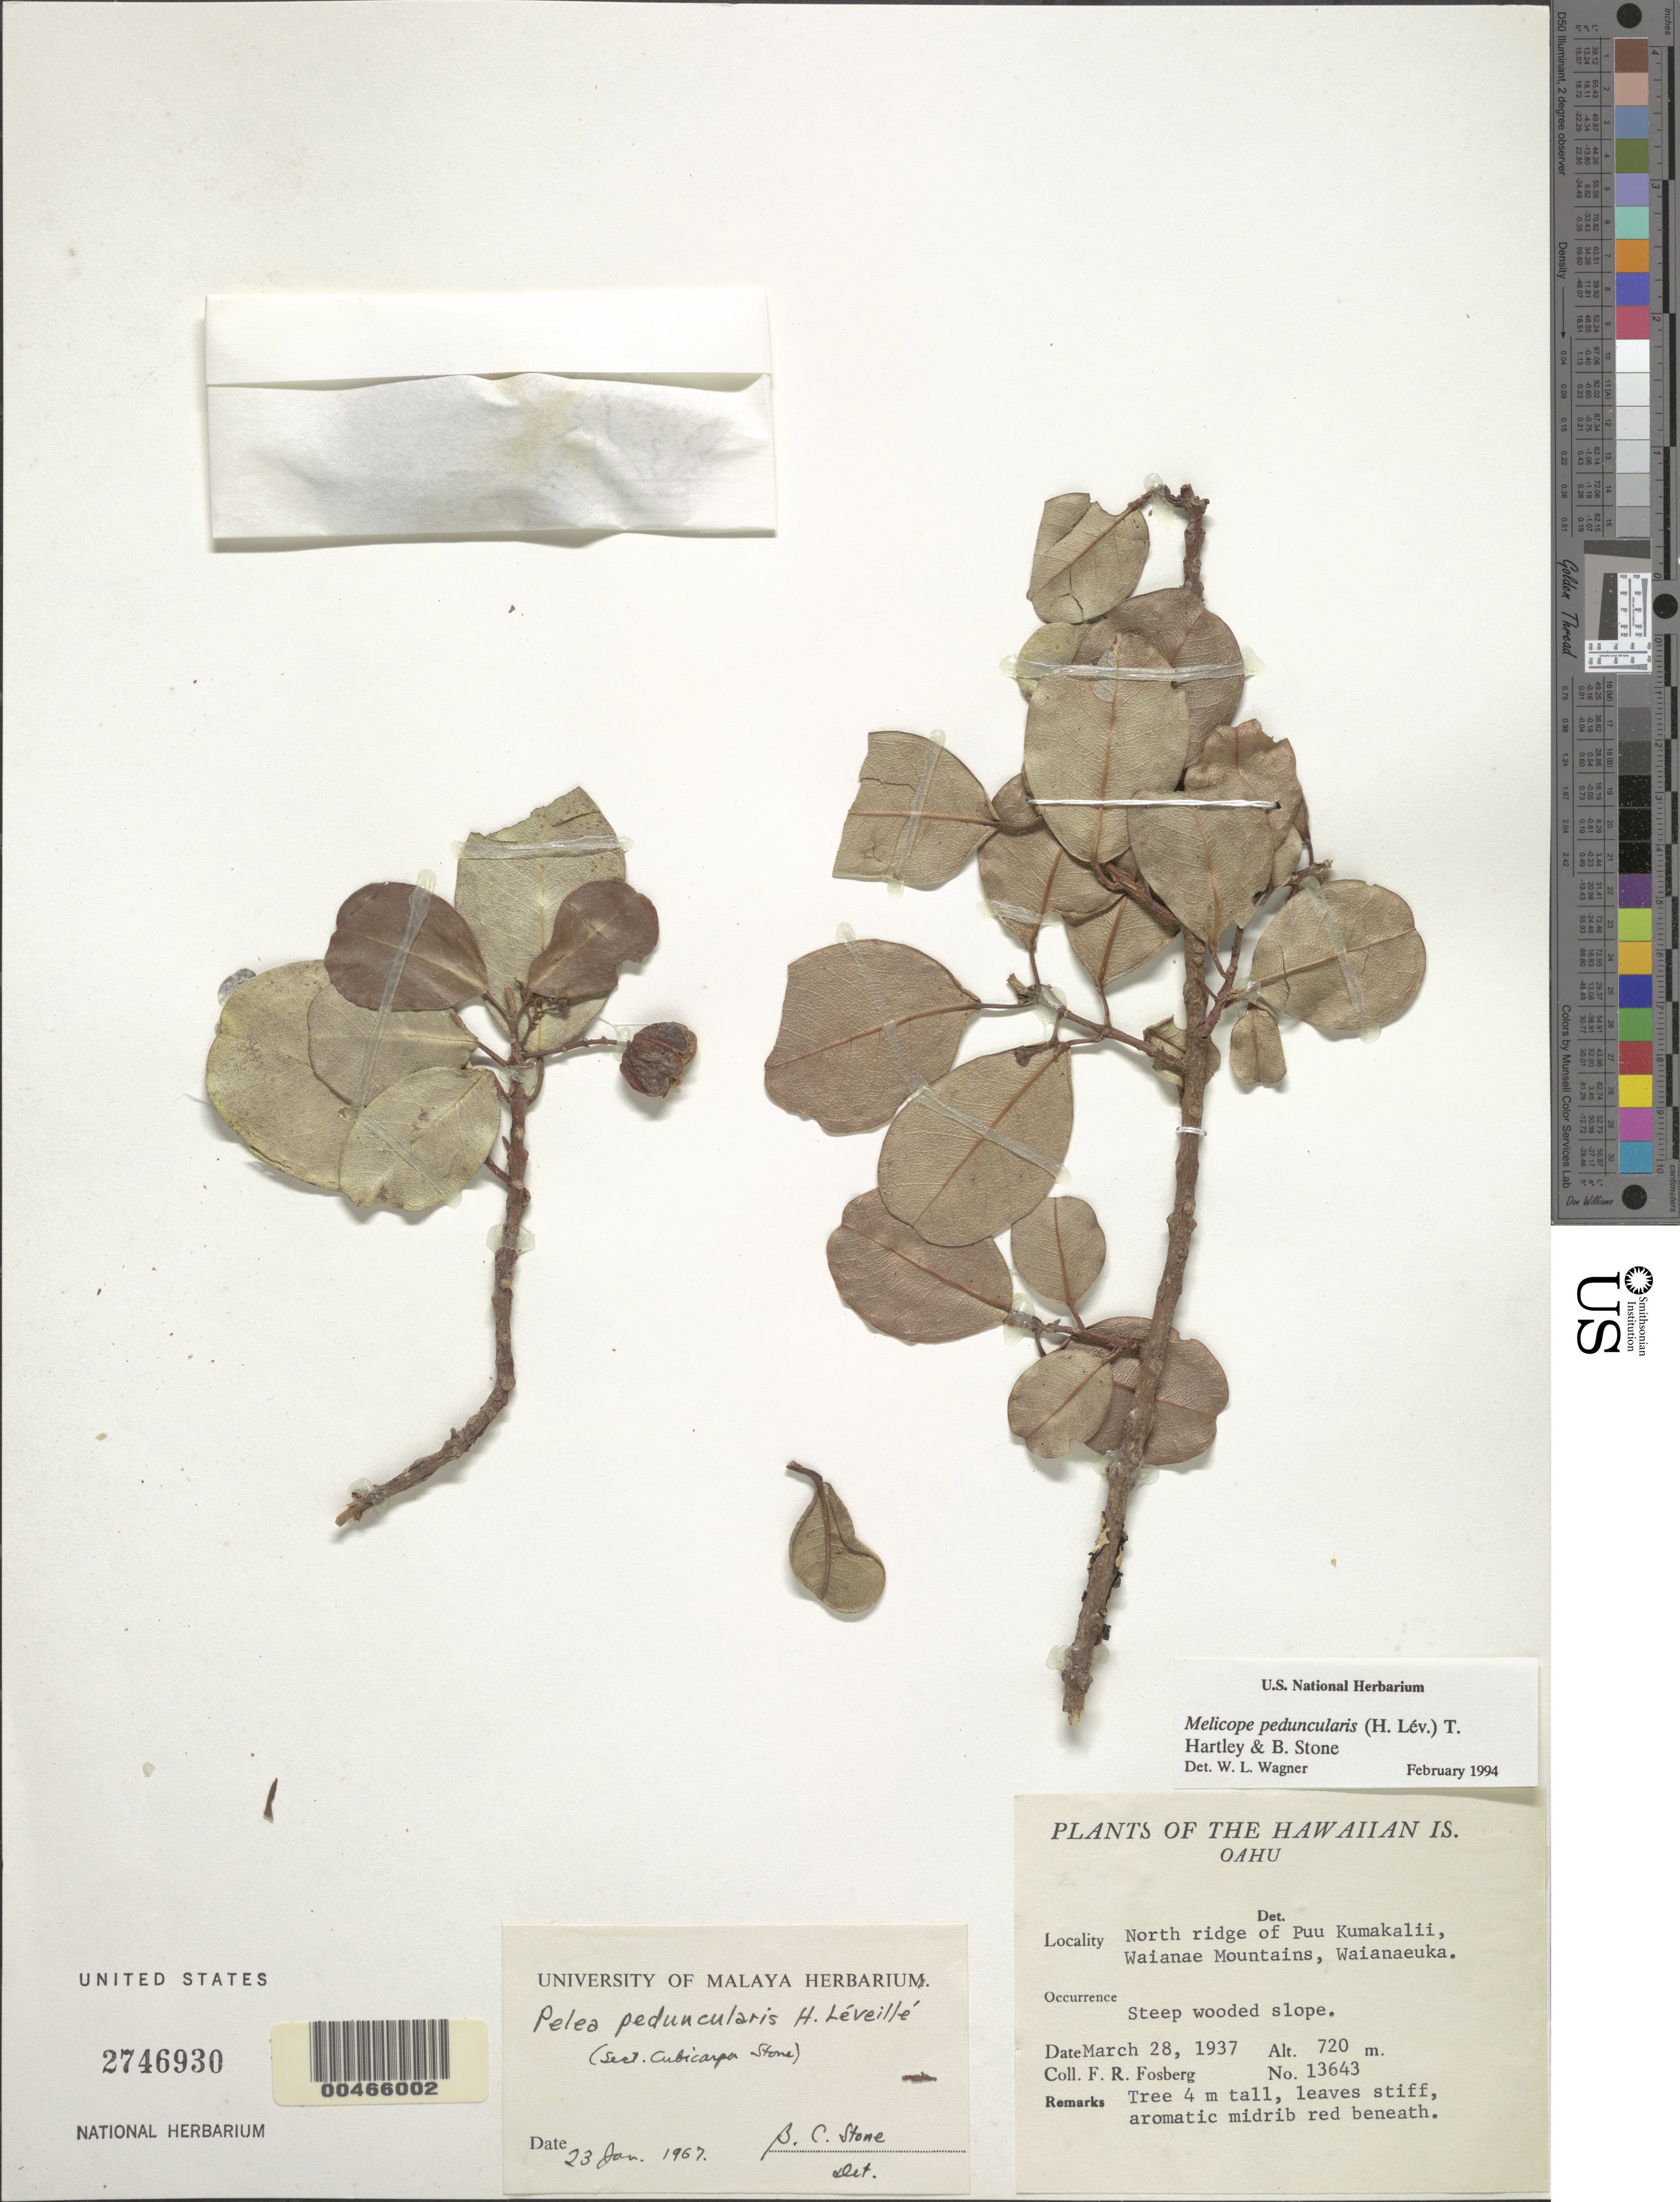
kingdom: Plantae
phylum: Tracheophyta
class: Magnoliopsida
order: Sapindales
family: Rutaceae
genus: Melicope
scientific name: Melicope peduncularis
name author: (H. Lév.) T.G. Hartley & B.C. Stone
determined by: Wagner, W. L., (BOT), Smithsonian Institution - National Museum of Natural History (UNITED STATES)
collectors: F. R. Fosberg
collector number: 13643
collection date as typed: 28 Mar 1937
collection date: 1937-03-28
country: United States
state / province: Hawaii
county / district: Honolulu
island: Oahu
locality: N ridge of Puu Kumakalii, Waianae Mountains, Waianaeuka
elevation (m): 720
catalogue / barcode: US 2746930